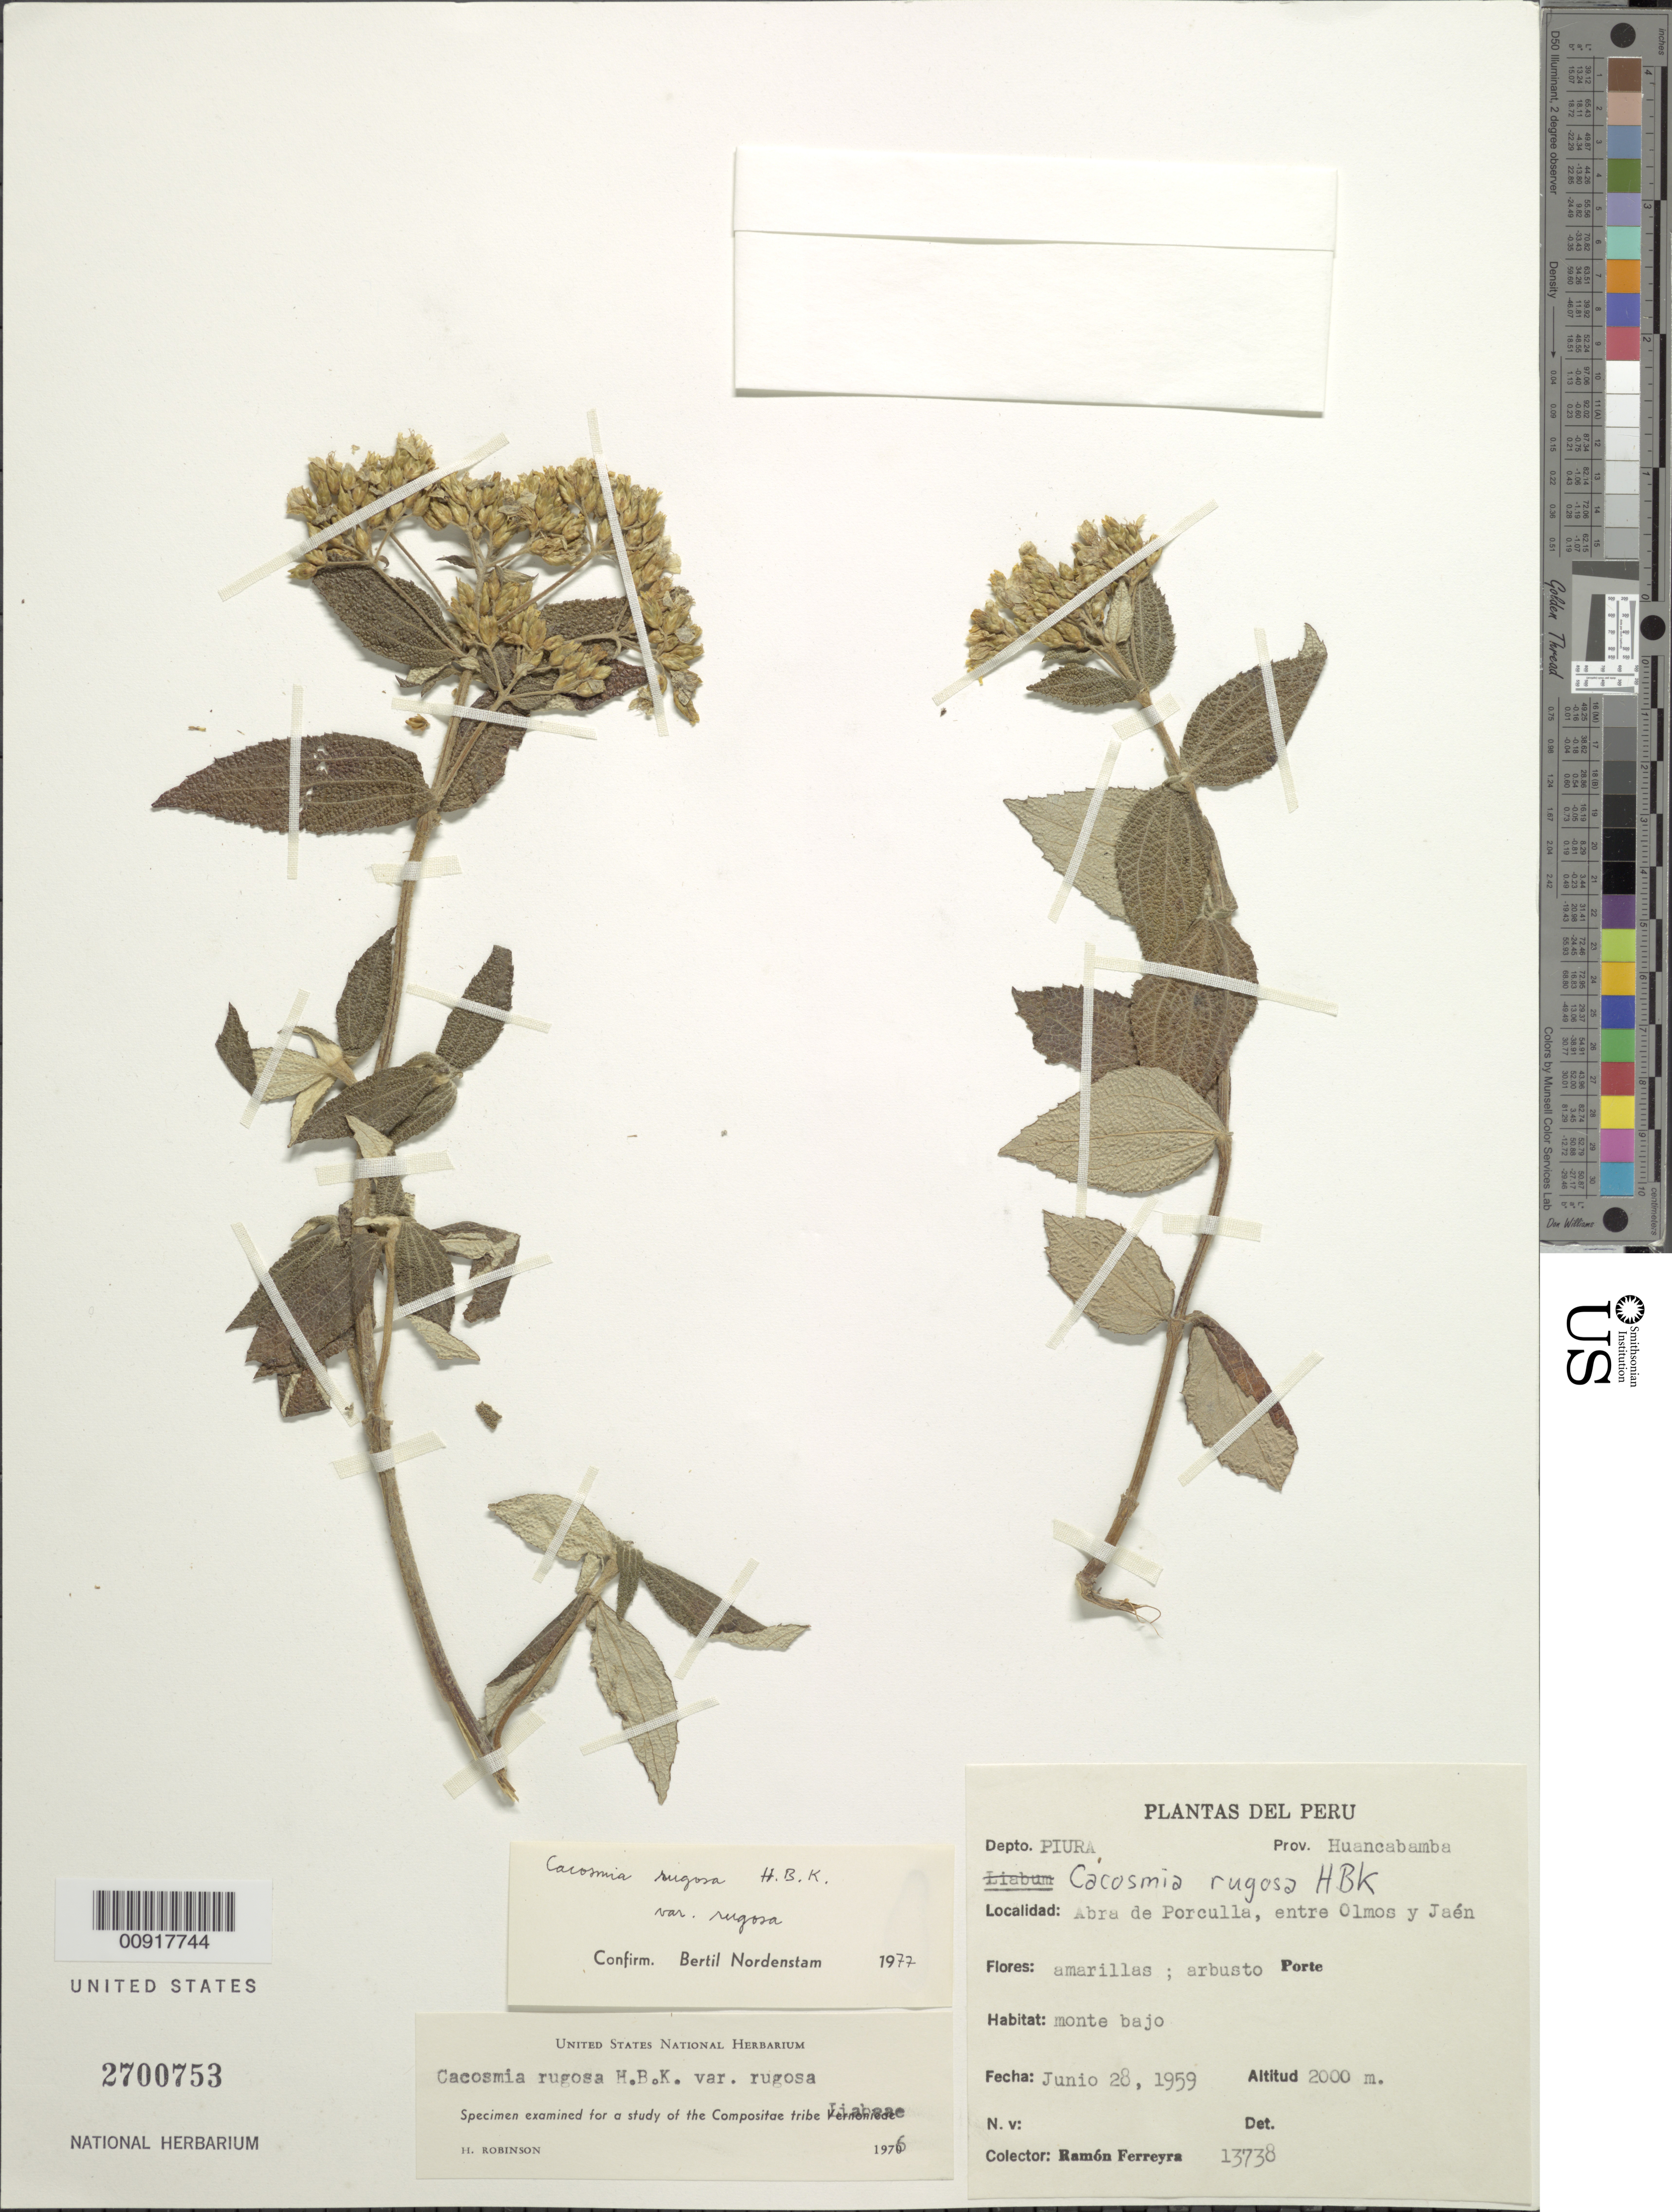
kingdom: Plantae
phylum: Tracheophyta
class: Magnoliopsida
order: Asterales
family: Asteraceae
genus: Cacosmia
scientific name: Cacosmia rugosa var. nivea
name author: Hieron.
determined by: Nordenstam, R. B.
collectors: R. A. Ferreyra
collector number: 13738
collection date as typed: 28 June 1959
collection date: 1959-06-28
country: Peru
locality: Prov. Huancabamba, Dpto. Piura, abra de Porculla, entre Olmos y Jaén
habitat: Monte bajo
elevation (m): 2000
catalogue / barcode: US 2700753